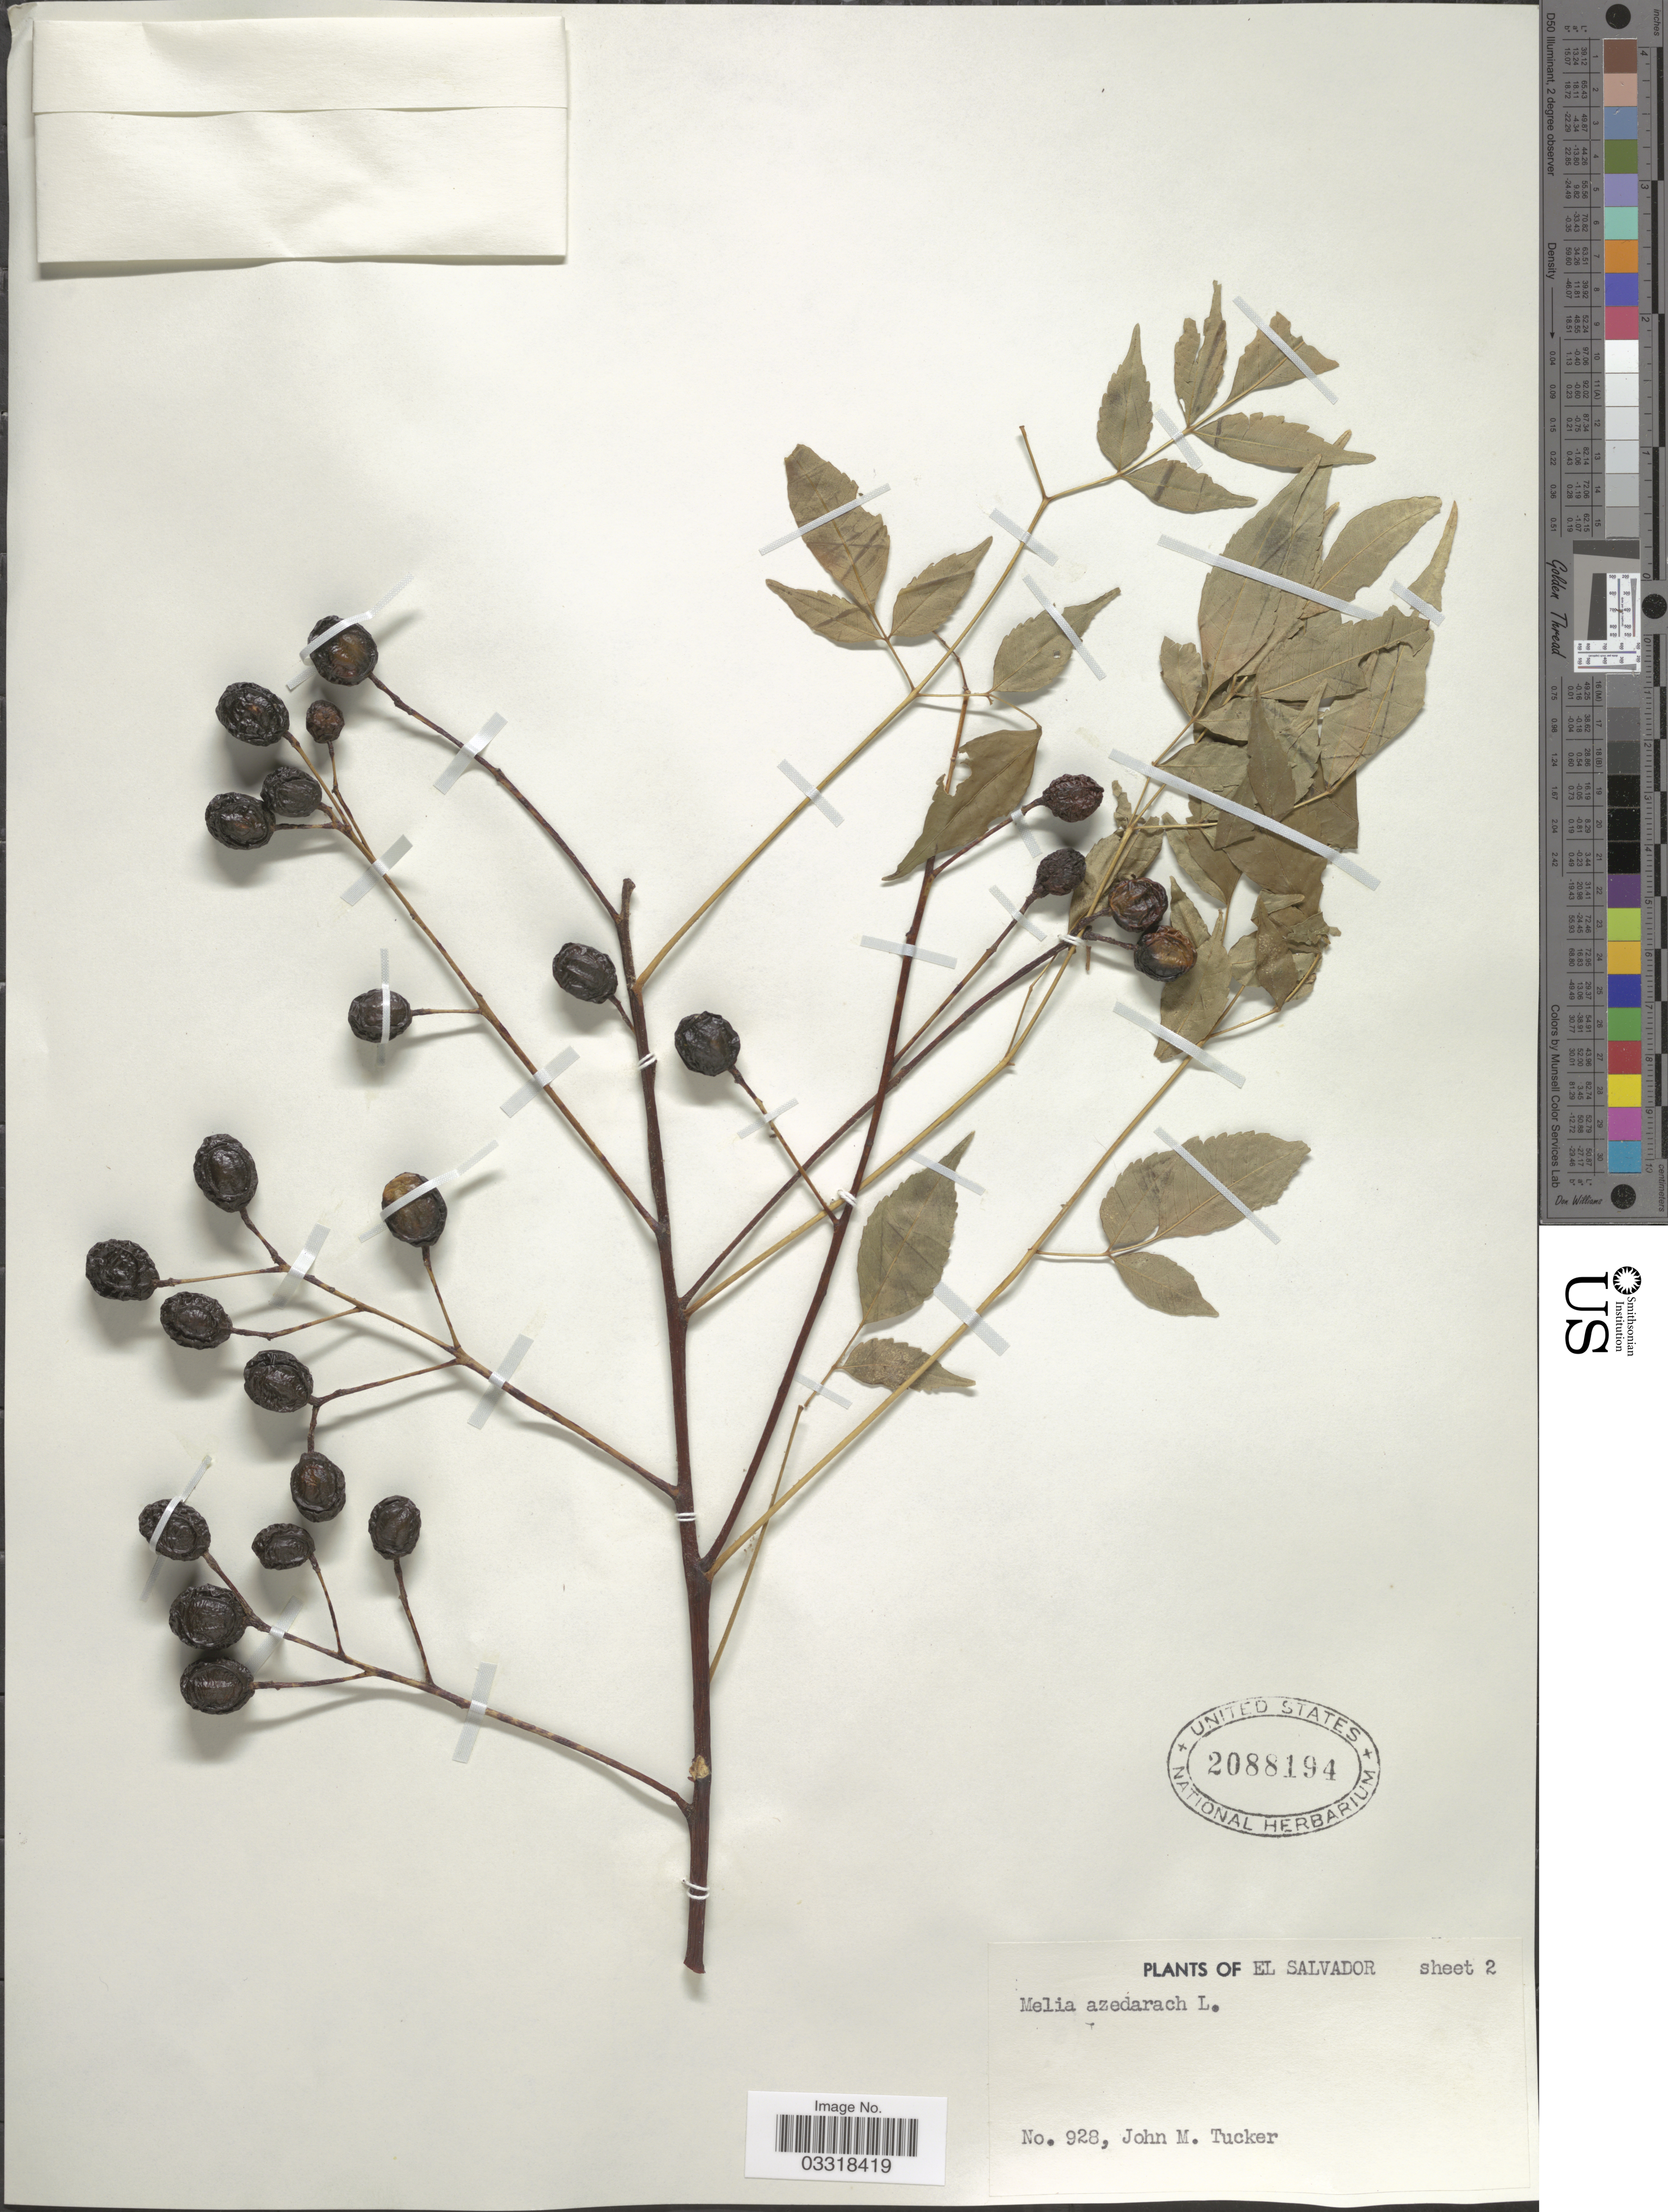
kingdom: Plantae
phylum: Tracheophyta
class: Magnoliopsida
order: Sapindales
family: Meliaceae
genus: Melia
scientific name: Melia azedarach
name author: L.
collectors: J. M. Tucker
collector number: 928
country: El Salvador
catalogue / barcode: US 2088194